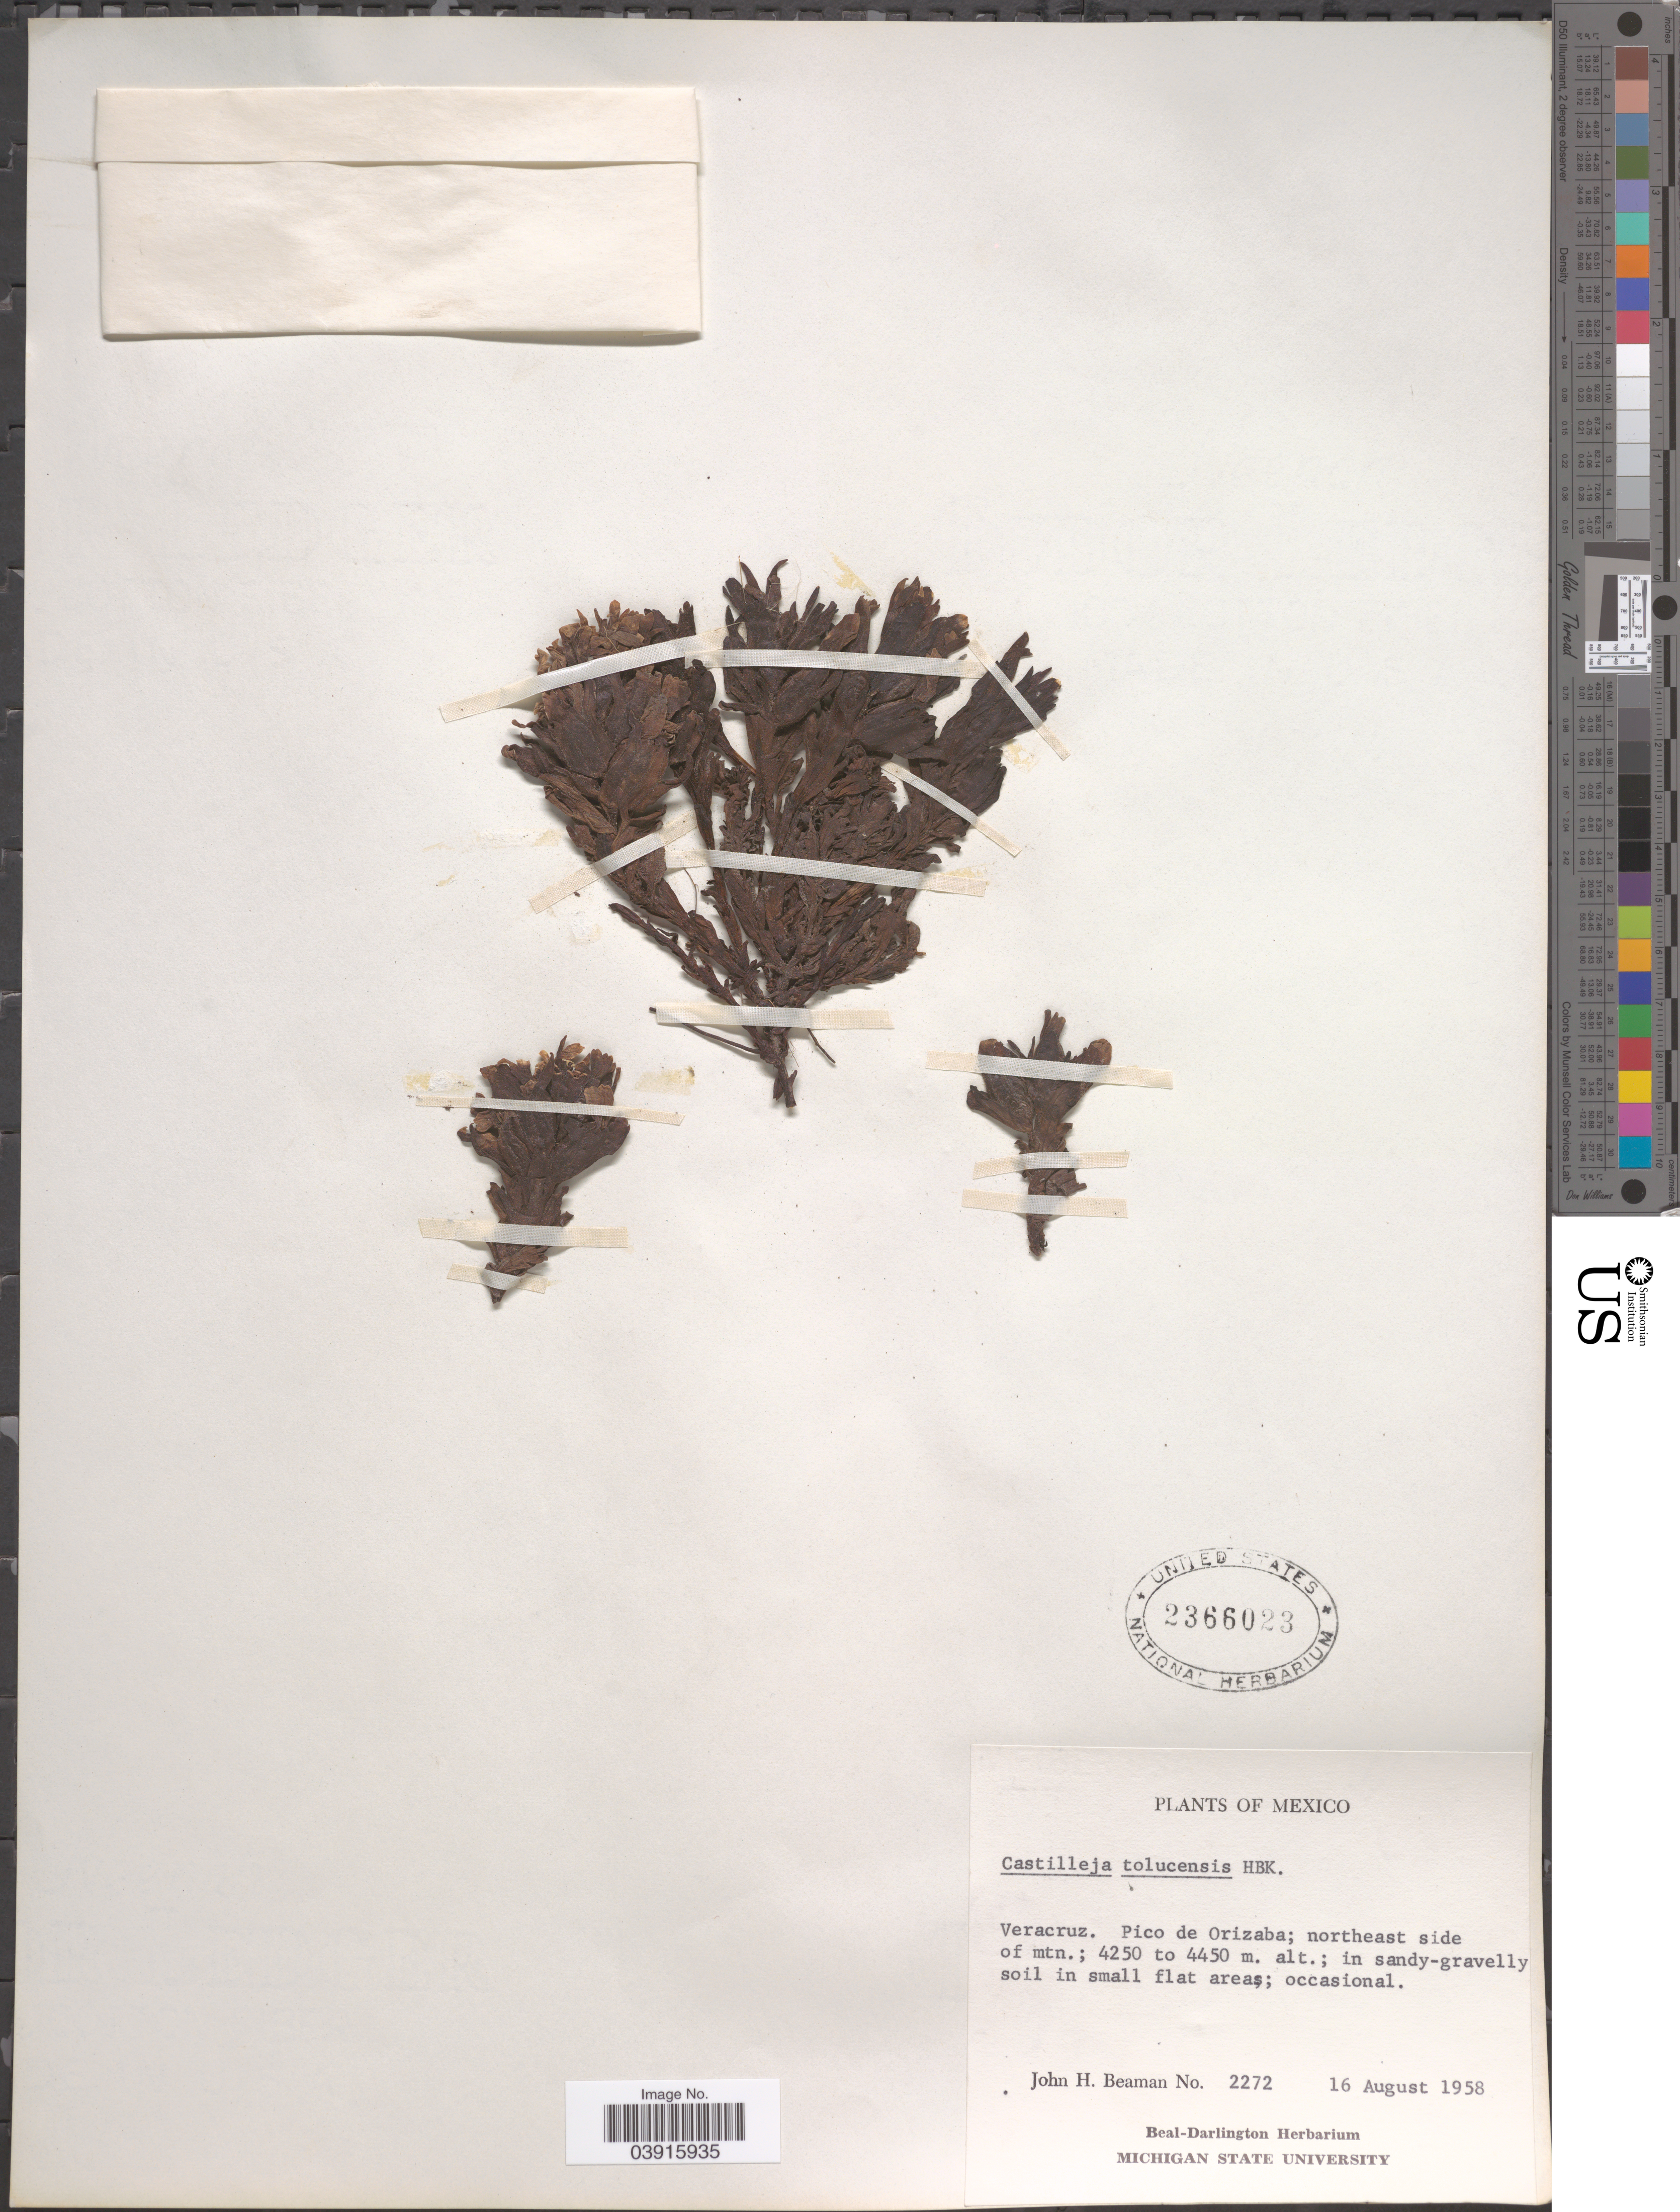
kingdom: Plantae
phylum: Tracheophyta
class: Magnoliopsida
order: Lamiales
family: Orobanchaceae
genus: Castilleja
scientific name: Castilleja toluccensis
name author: Kunth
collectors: J. H. Beaman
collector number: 2272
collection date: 1958-08-16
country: Mexico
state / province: Veracruz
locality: Veracruz. Pico de Orizaba; northeast side of mtn.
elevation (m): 4250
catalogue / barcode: US 2366023